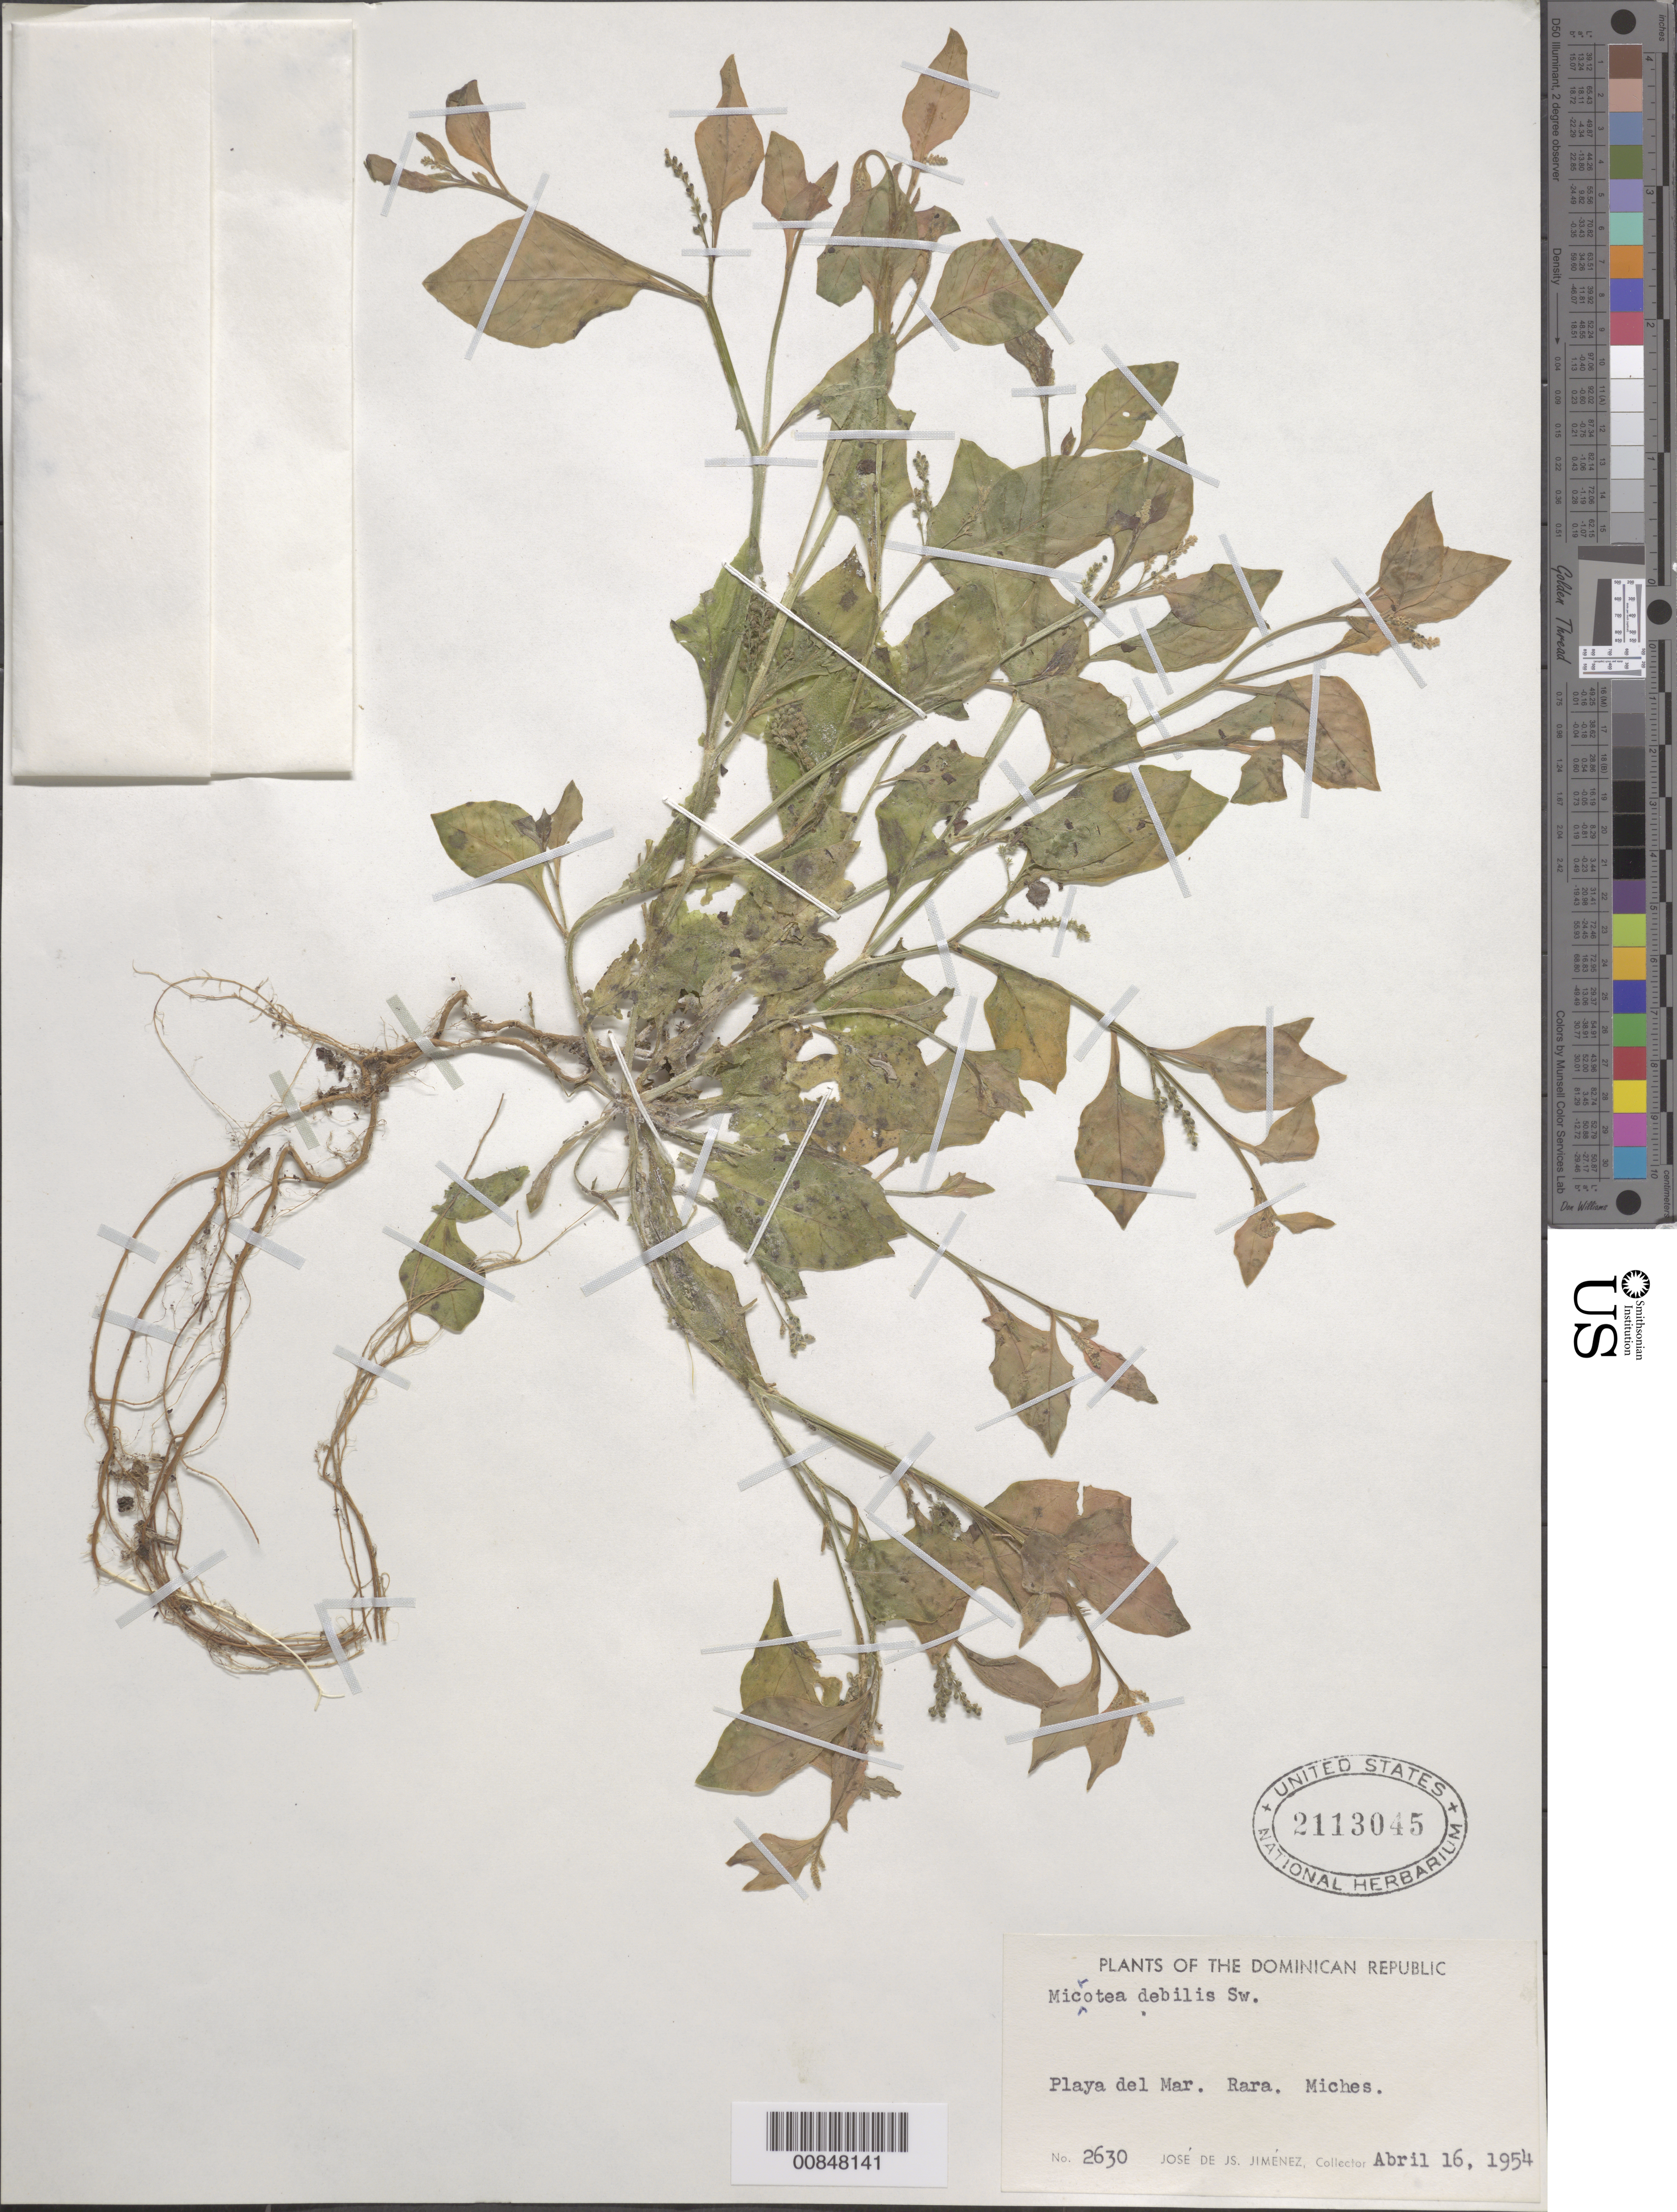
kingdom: Plantae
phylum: Tracheophyta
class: Magnoliopsida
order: Caryophyllales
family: Microteaceae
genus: Microtea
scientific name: Microtea debilis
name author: Sw.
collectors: J. J. Jiménez Almonte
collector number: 2630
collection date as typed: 16 Apr 1954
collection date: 1954-04-16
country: Dominican Republic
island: Hispaniola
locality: Playa del Mar. Miches.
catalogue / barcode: US 2113045